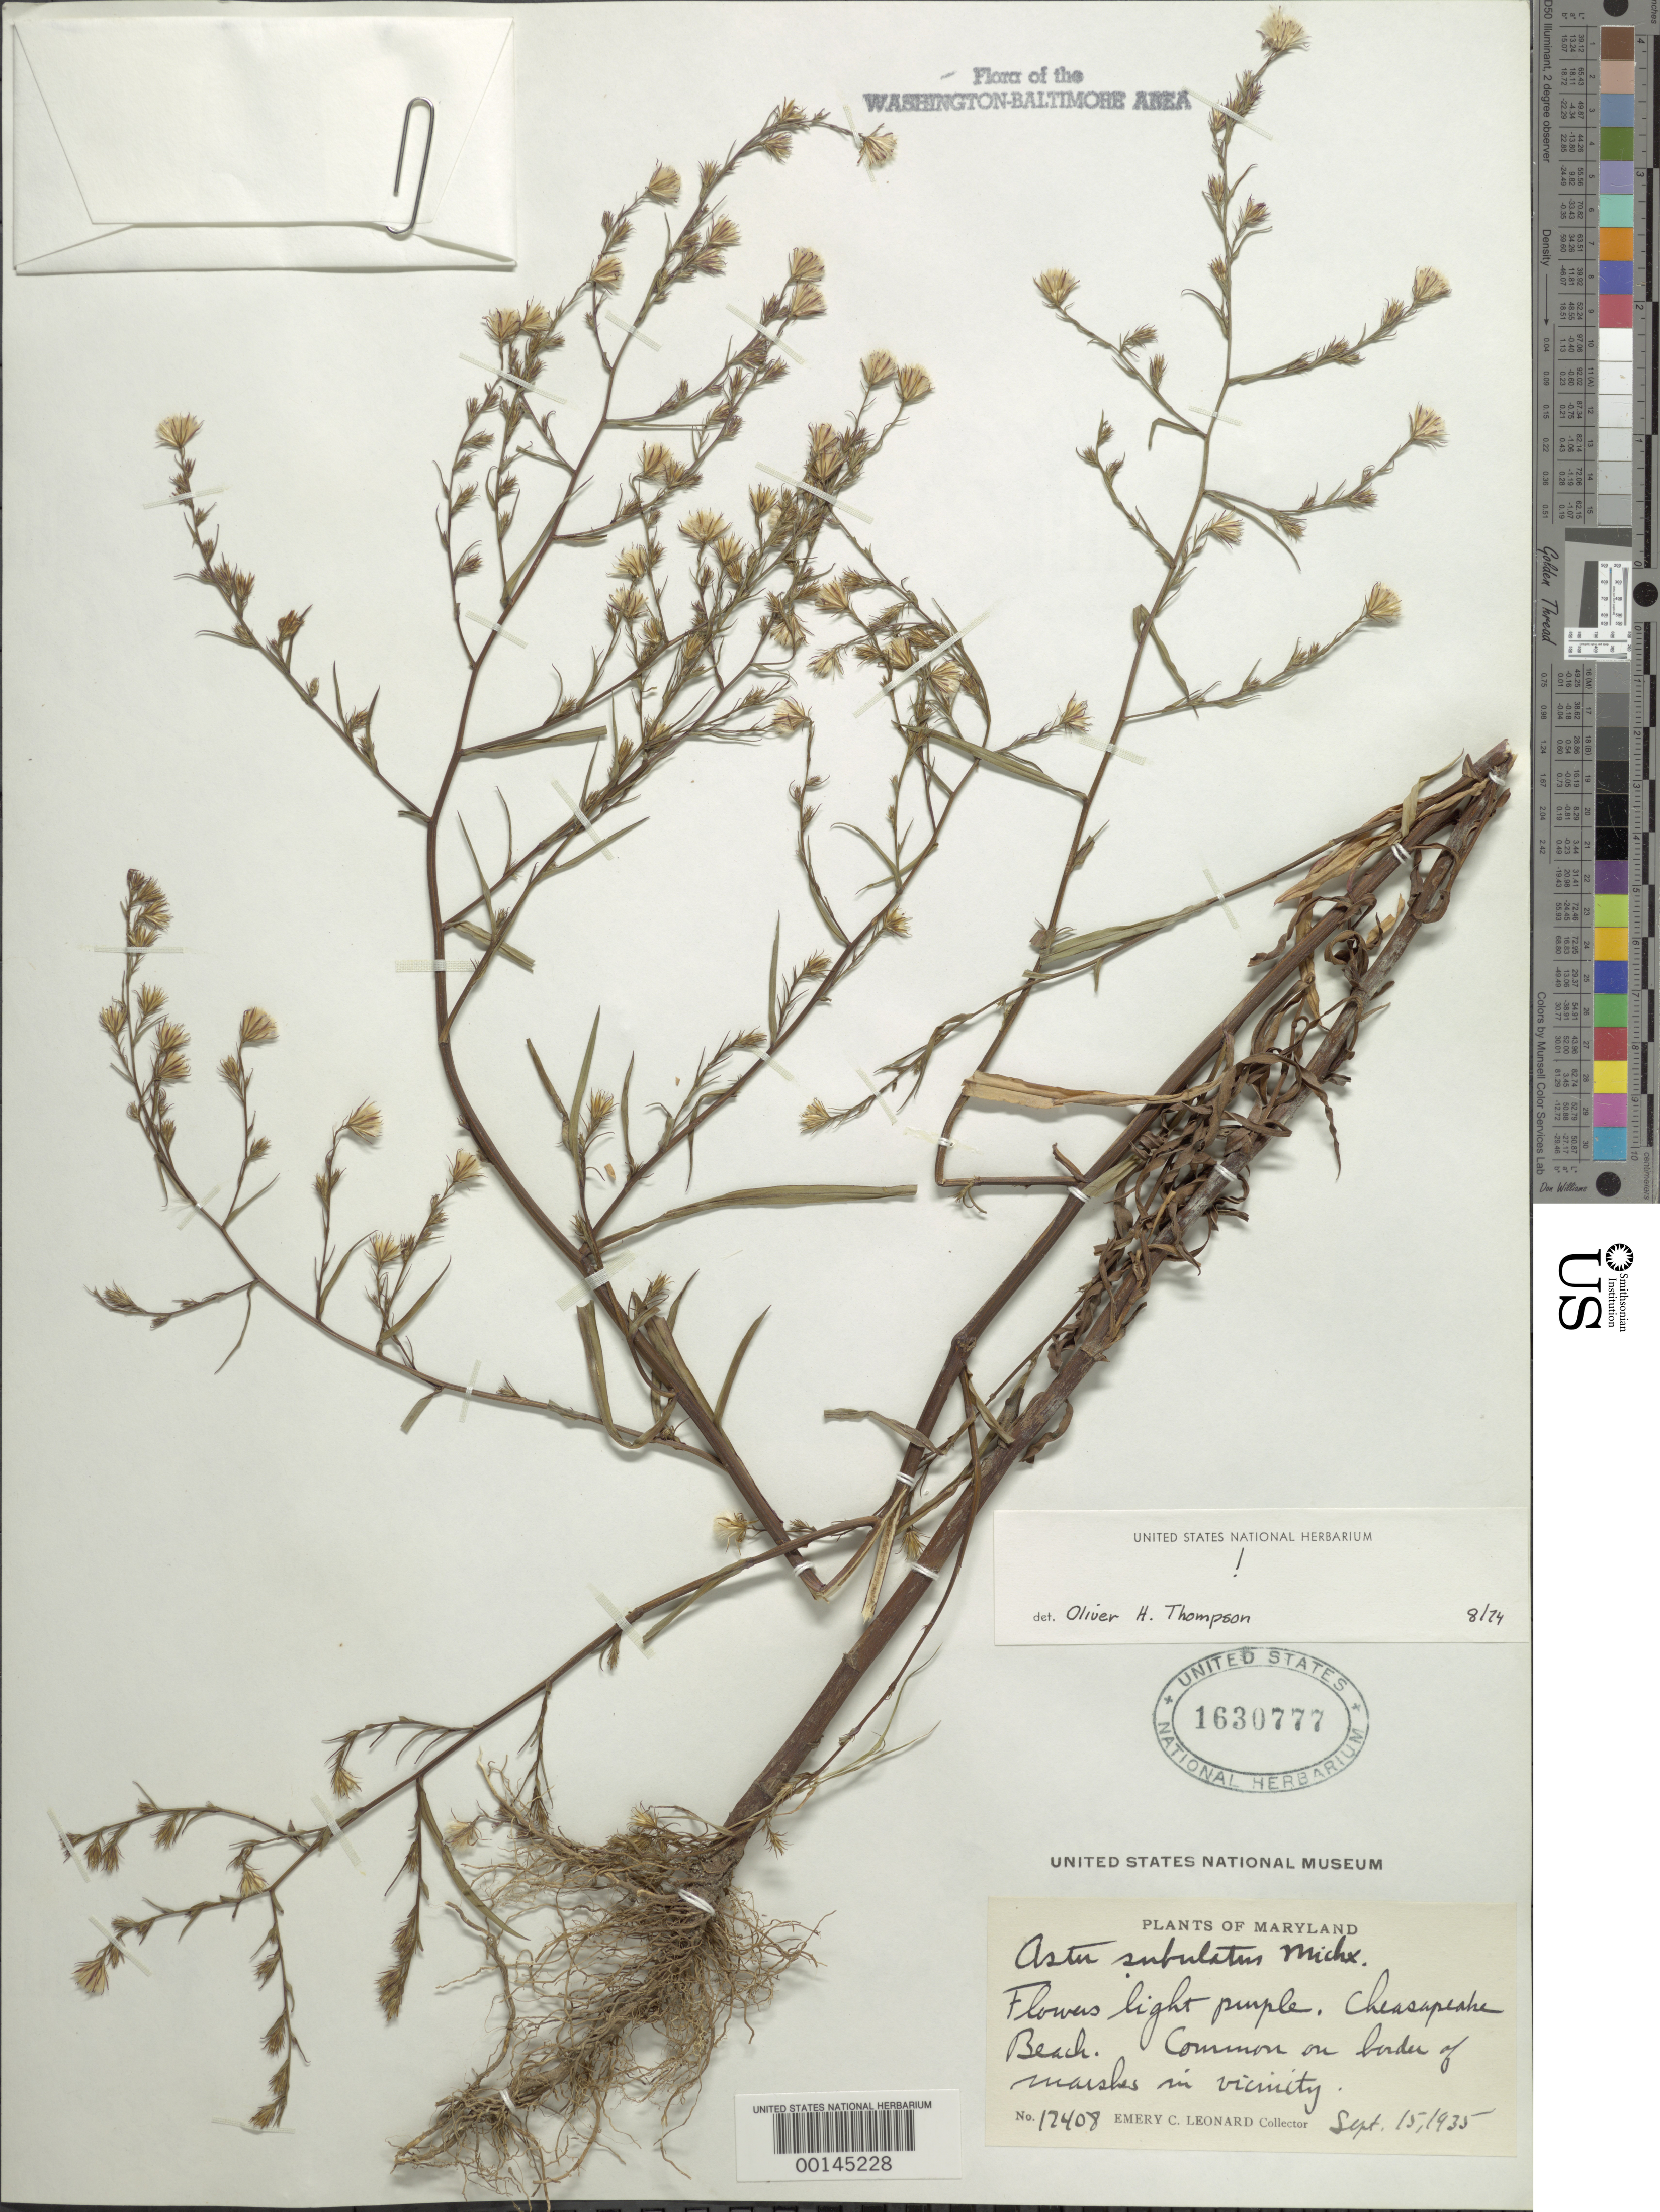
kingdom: Plantae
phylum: Tracheophyta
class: Magnoliopsida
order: Asterales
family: Asteraceae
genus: Symphyotrichum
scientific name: Symphyotrichum subulatum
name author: (Michx.) G.L. Nesom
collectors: E. C. Leonard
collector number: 17408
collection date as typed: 15 Sep 1935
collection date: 1935-09-15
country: United States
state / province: Maryland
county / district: Calvert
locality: Chesapeake Beach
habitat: Marsh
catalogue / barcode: US 1630777